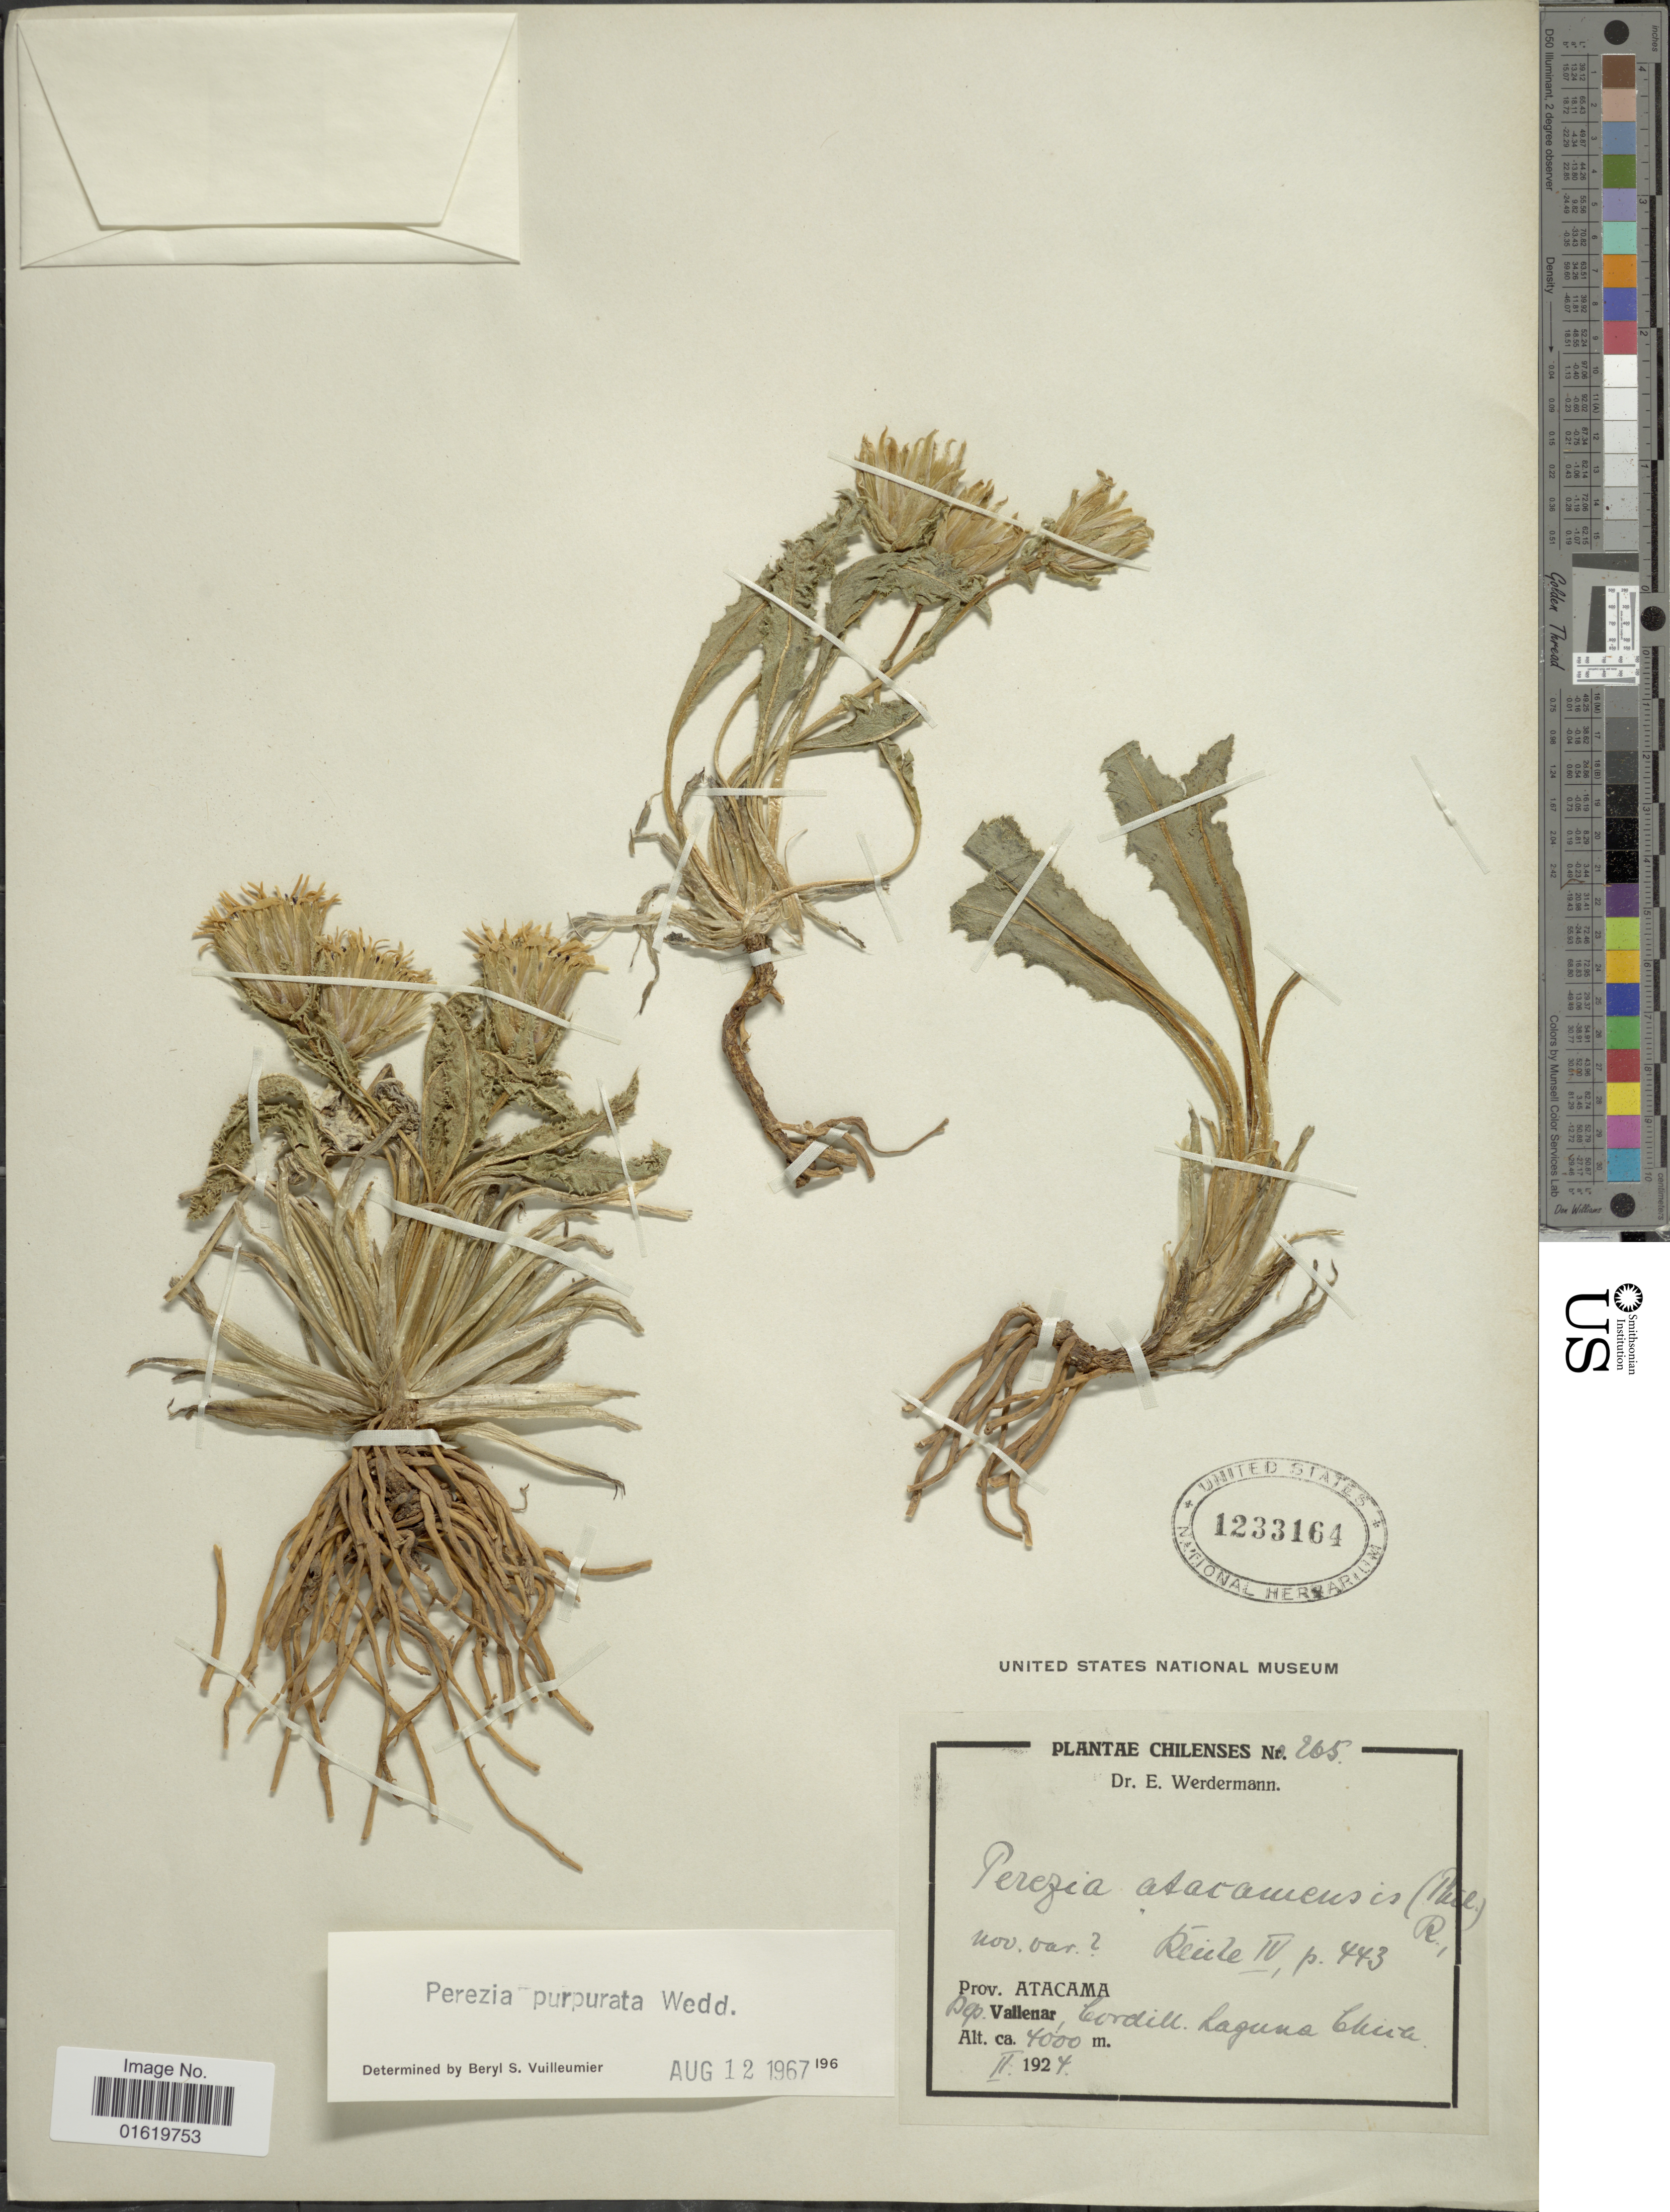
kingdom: Plantae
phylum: Tracheophyta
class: Magnoliopsida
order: Asterales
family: Asteraceae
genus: Perezia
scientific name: Perezia purpurata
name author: Wedd.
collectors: E. Werdermann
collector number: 265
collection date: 1924-02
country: Chile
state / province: Atacama (III)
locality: Prov. Atacama. Dep. Vallenar, Cordill. Laguna Chica.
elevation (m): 4000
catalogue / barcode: US 1233164